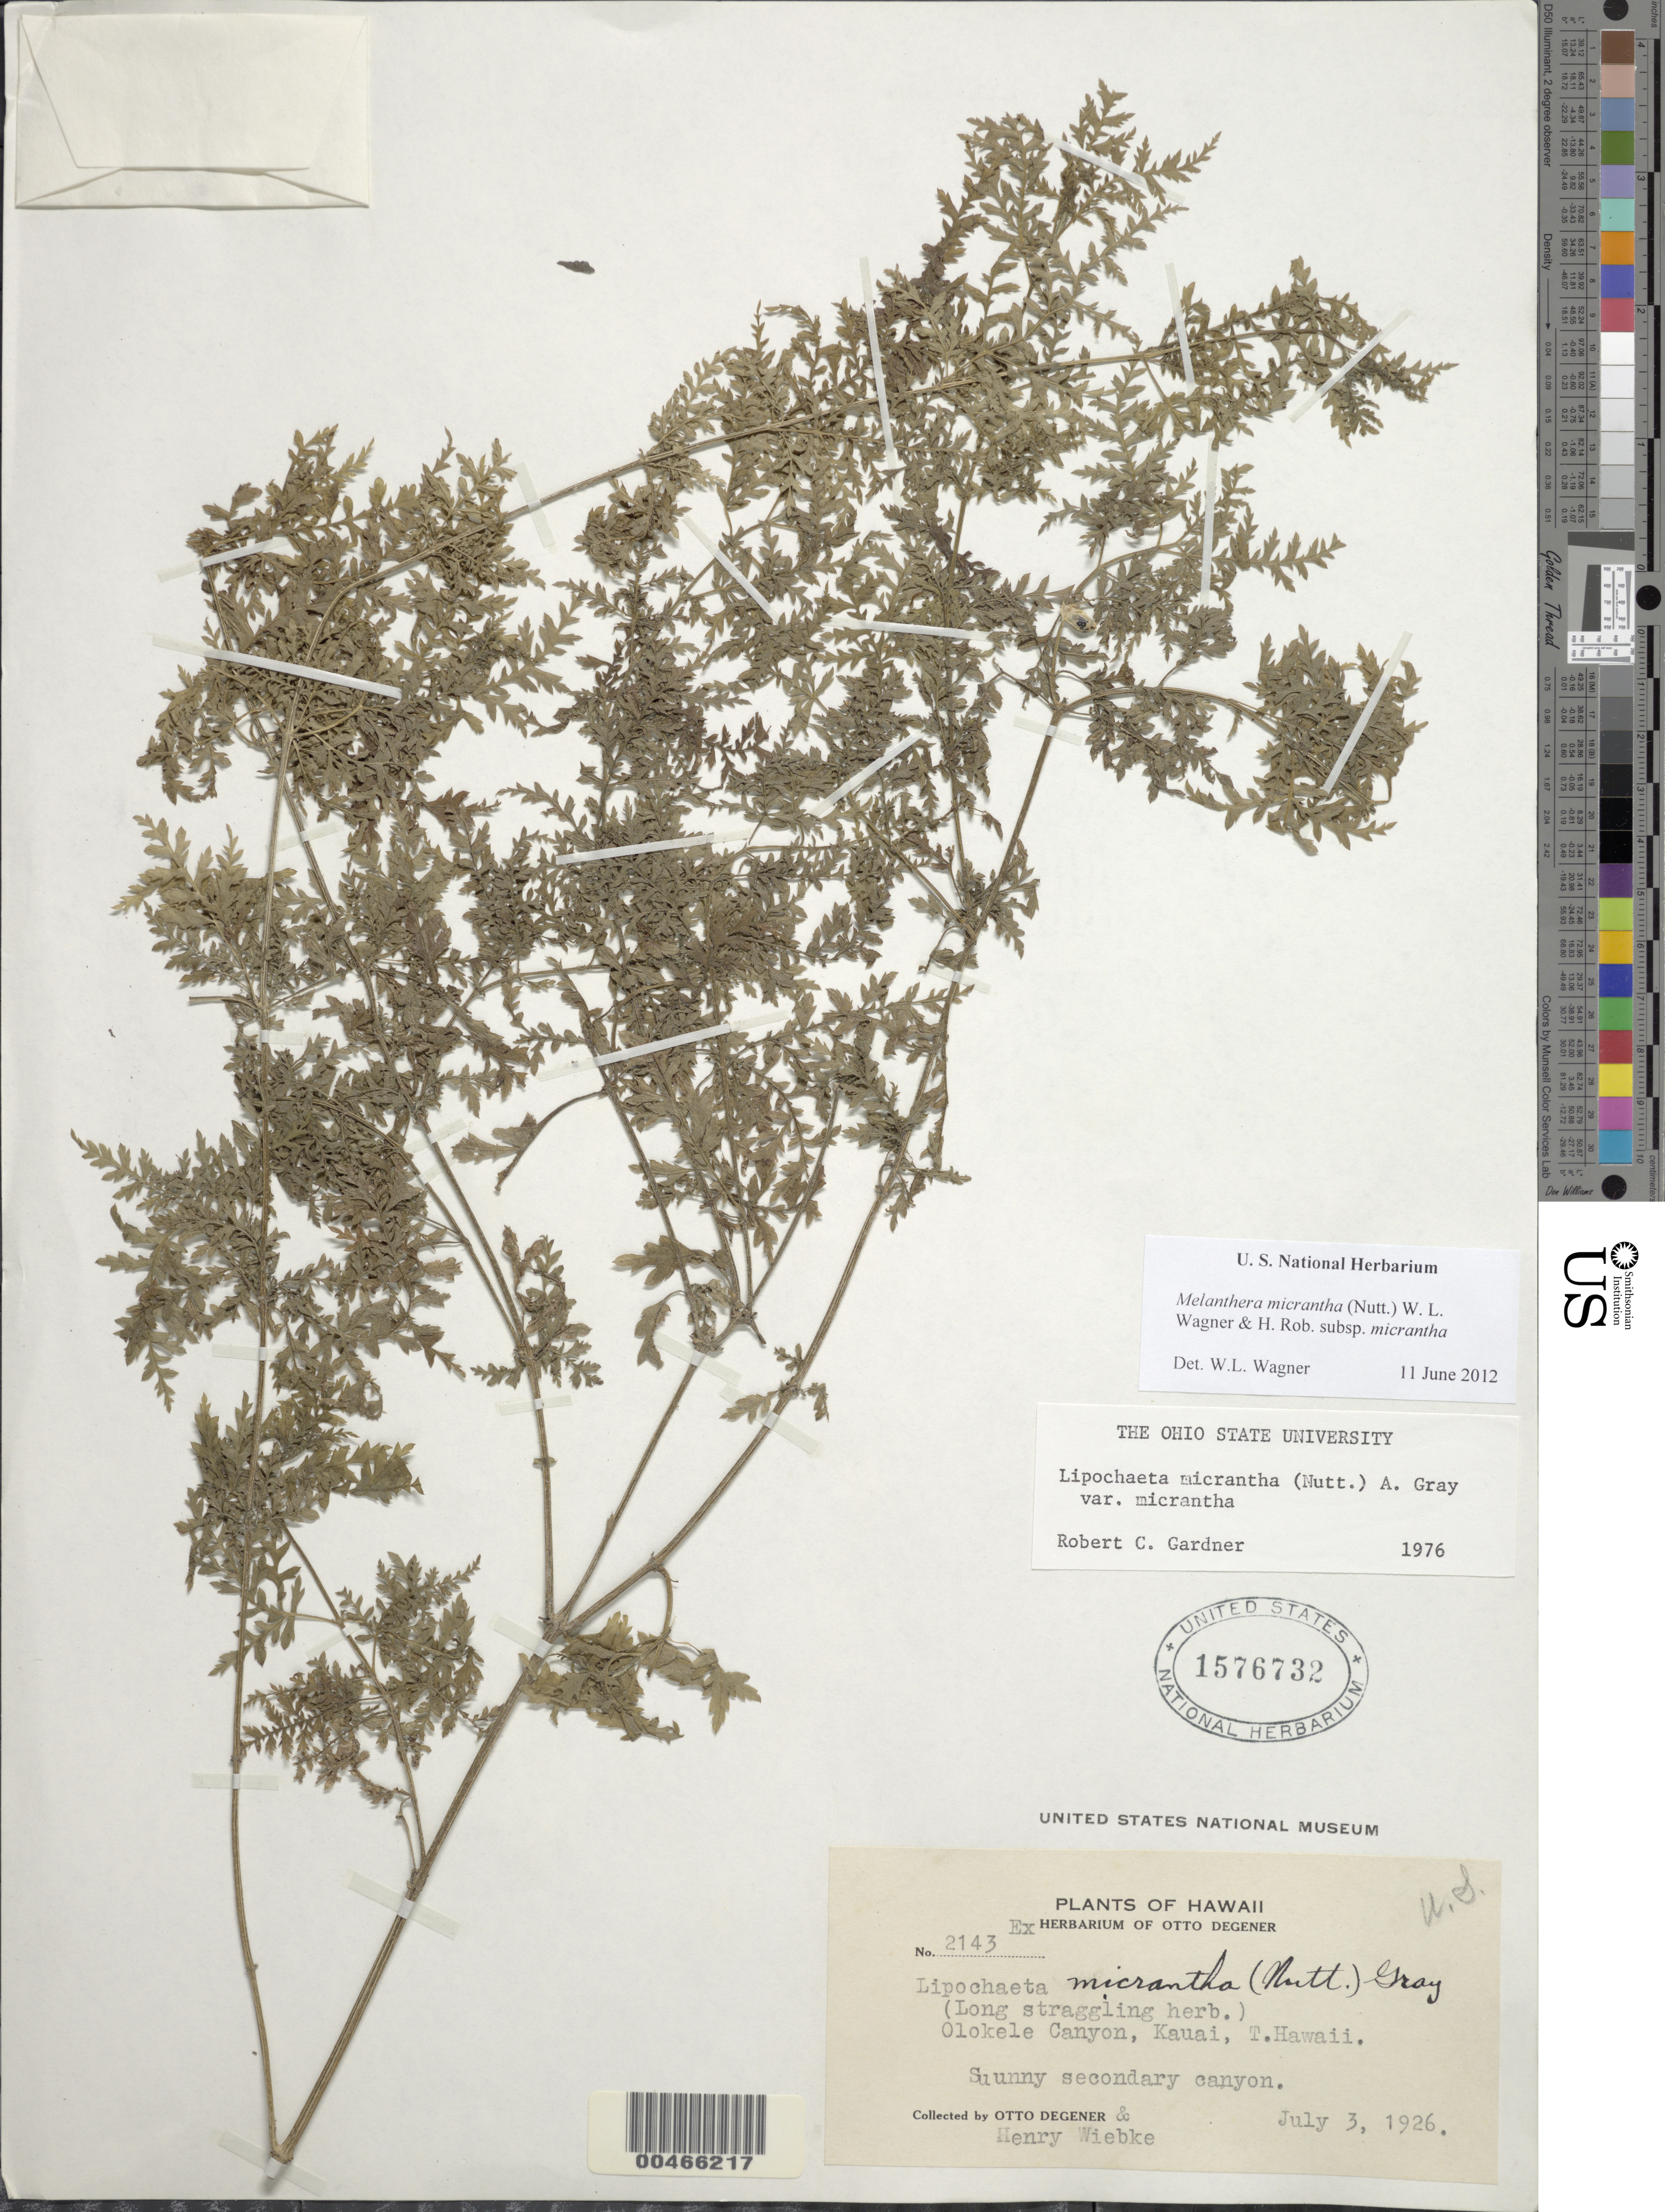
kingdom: Plantae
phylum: Tracheophyta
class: Magnoliopsida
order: Asterales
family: Asteraceae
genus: Wollastonia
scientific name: Wollastonia micrantha subsp. micrantha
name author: (Nutt.) Orchard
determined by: Wagner, W. L., (BOT), Smithsonian Institution - National Museum of Natural History (UNITED STATES)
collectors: O. Degener & H. Wiebke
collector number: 2143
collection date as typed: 3 Jul 1926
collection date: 1926-07-03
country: United States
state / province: Hawaii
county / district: Kauai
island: Kaua'i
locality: Olokele Canyon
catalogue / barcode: US 1576732